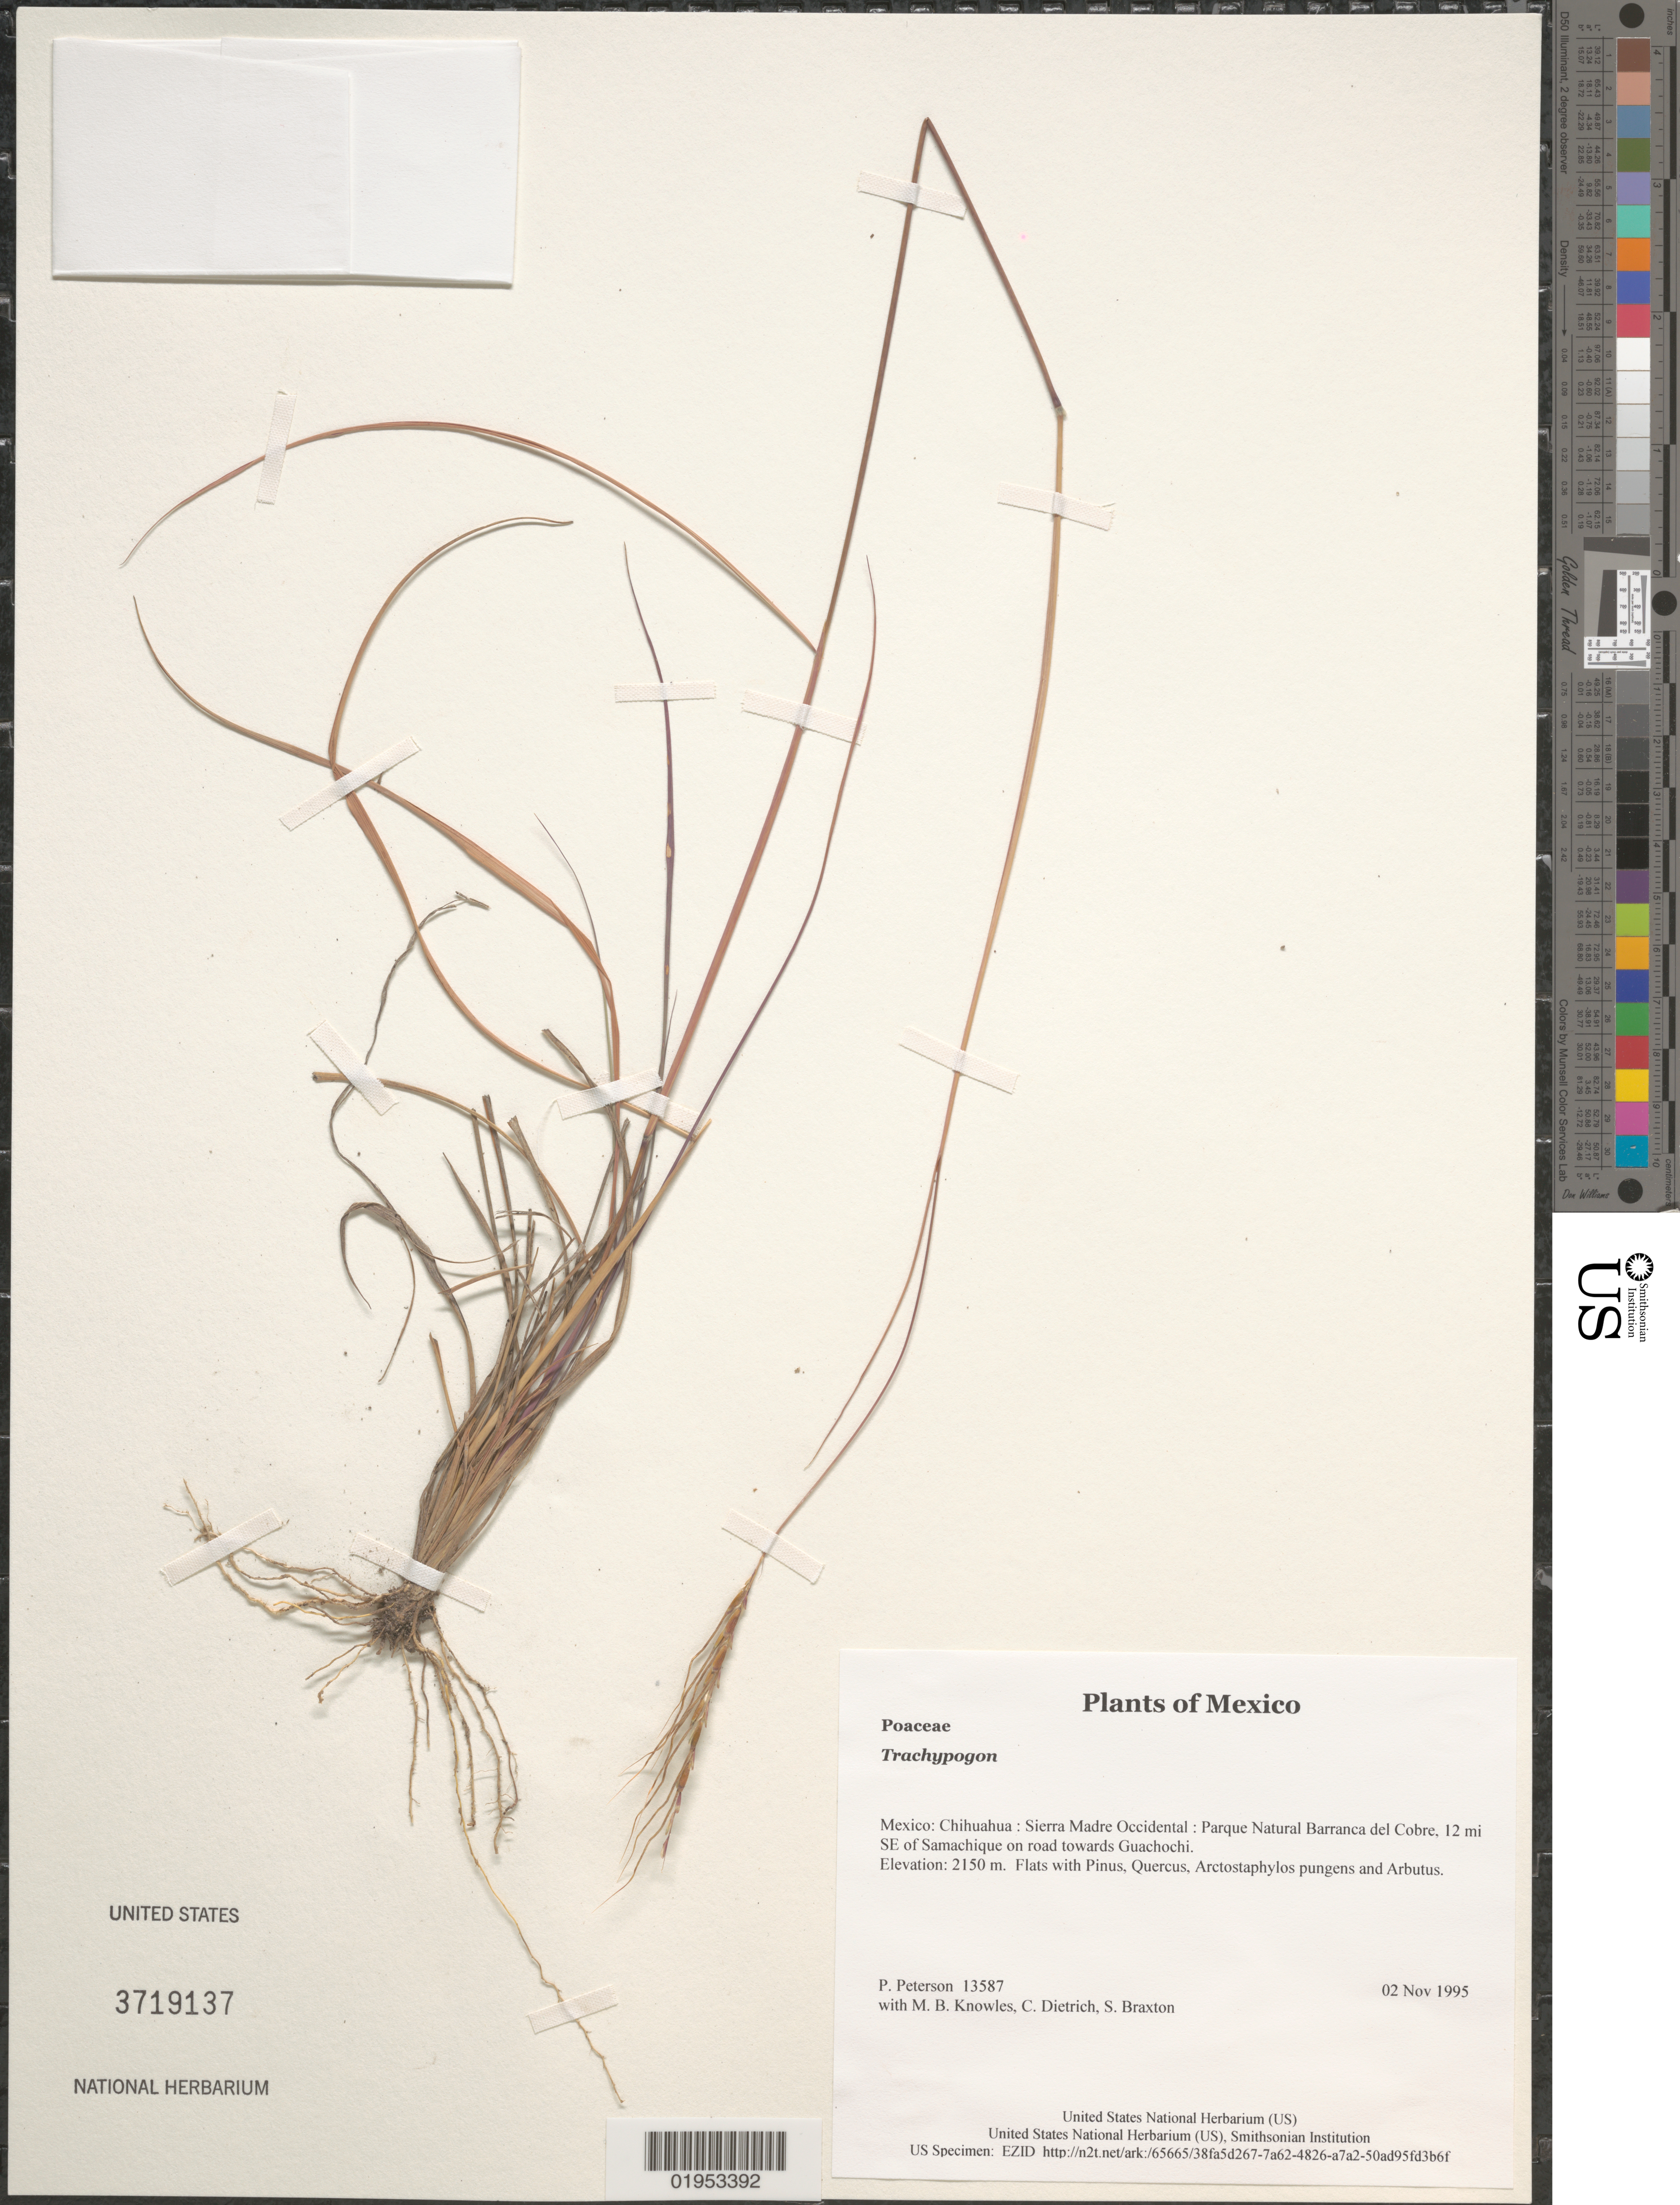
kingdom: Plantae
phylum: Tracheophyta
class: Liliopsida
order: Poales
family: Poaceae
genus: Trachypogon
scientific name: Trachypogon sp.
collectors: P. M. Peterson, M. B. Knowles, C. Dietrich & S. Braxton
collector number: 13587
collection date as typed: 02 Nov 1995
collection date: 1995-11-02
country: Mexico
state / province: Chihuahua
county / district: Sierra Madre Occidental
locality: Parque Natural Barranca del Cobre, 12 mi SE of Samachique on road towards Guachochi.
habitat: Flats with Pinus, Quercus, Arctostaphylos pungens and Arbutus.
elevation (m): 2150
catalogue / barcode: US 3719137